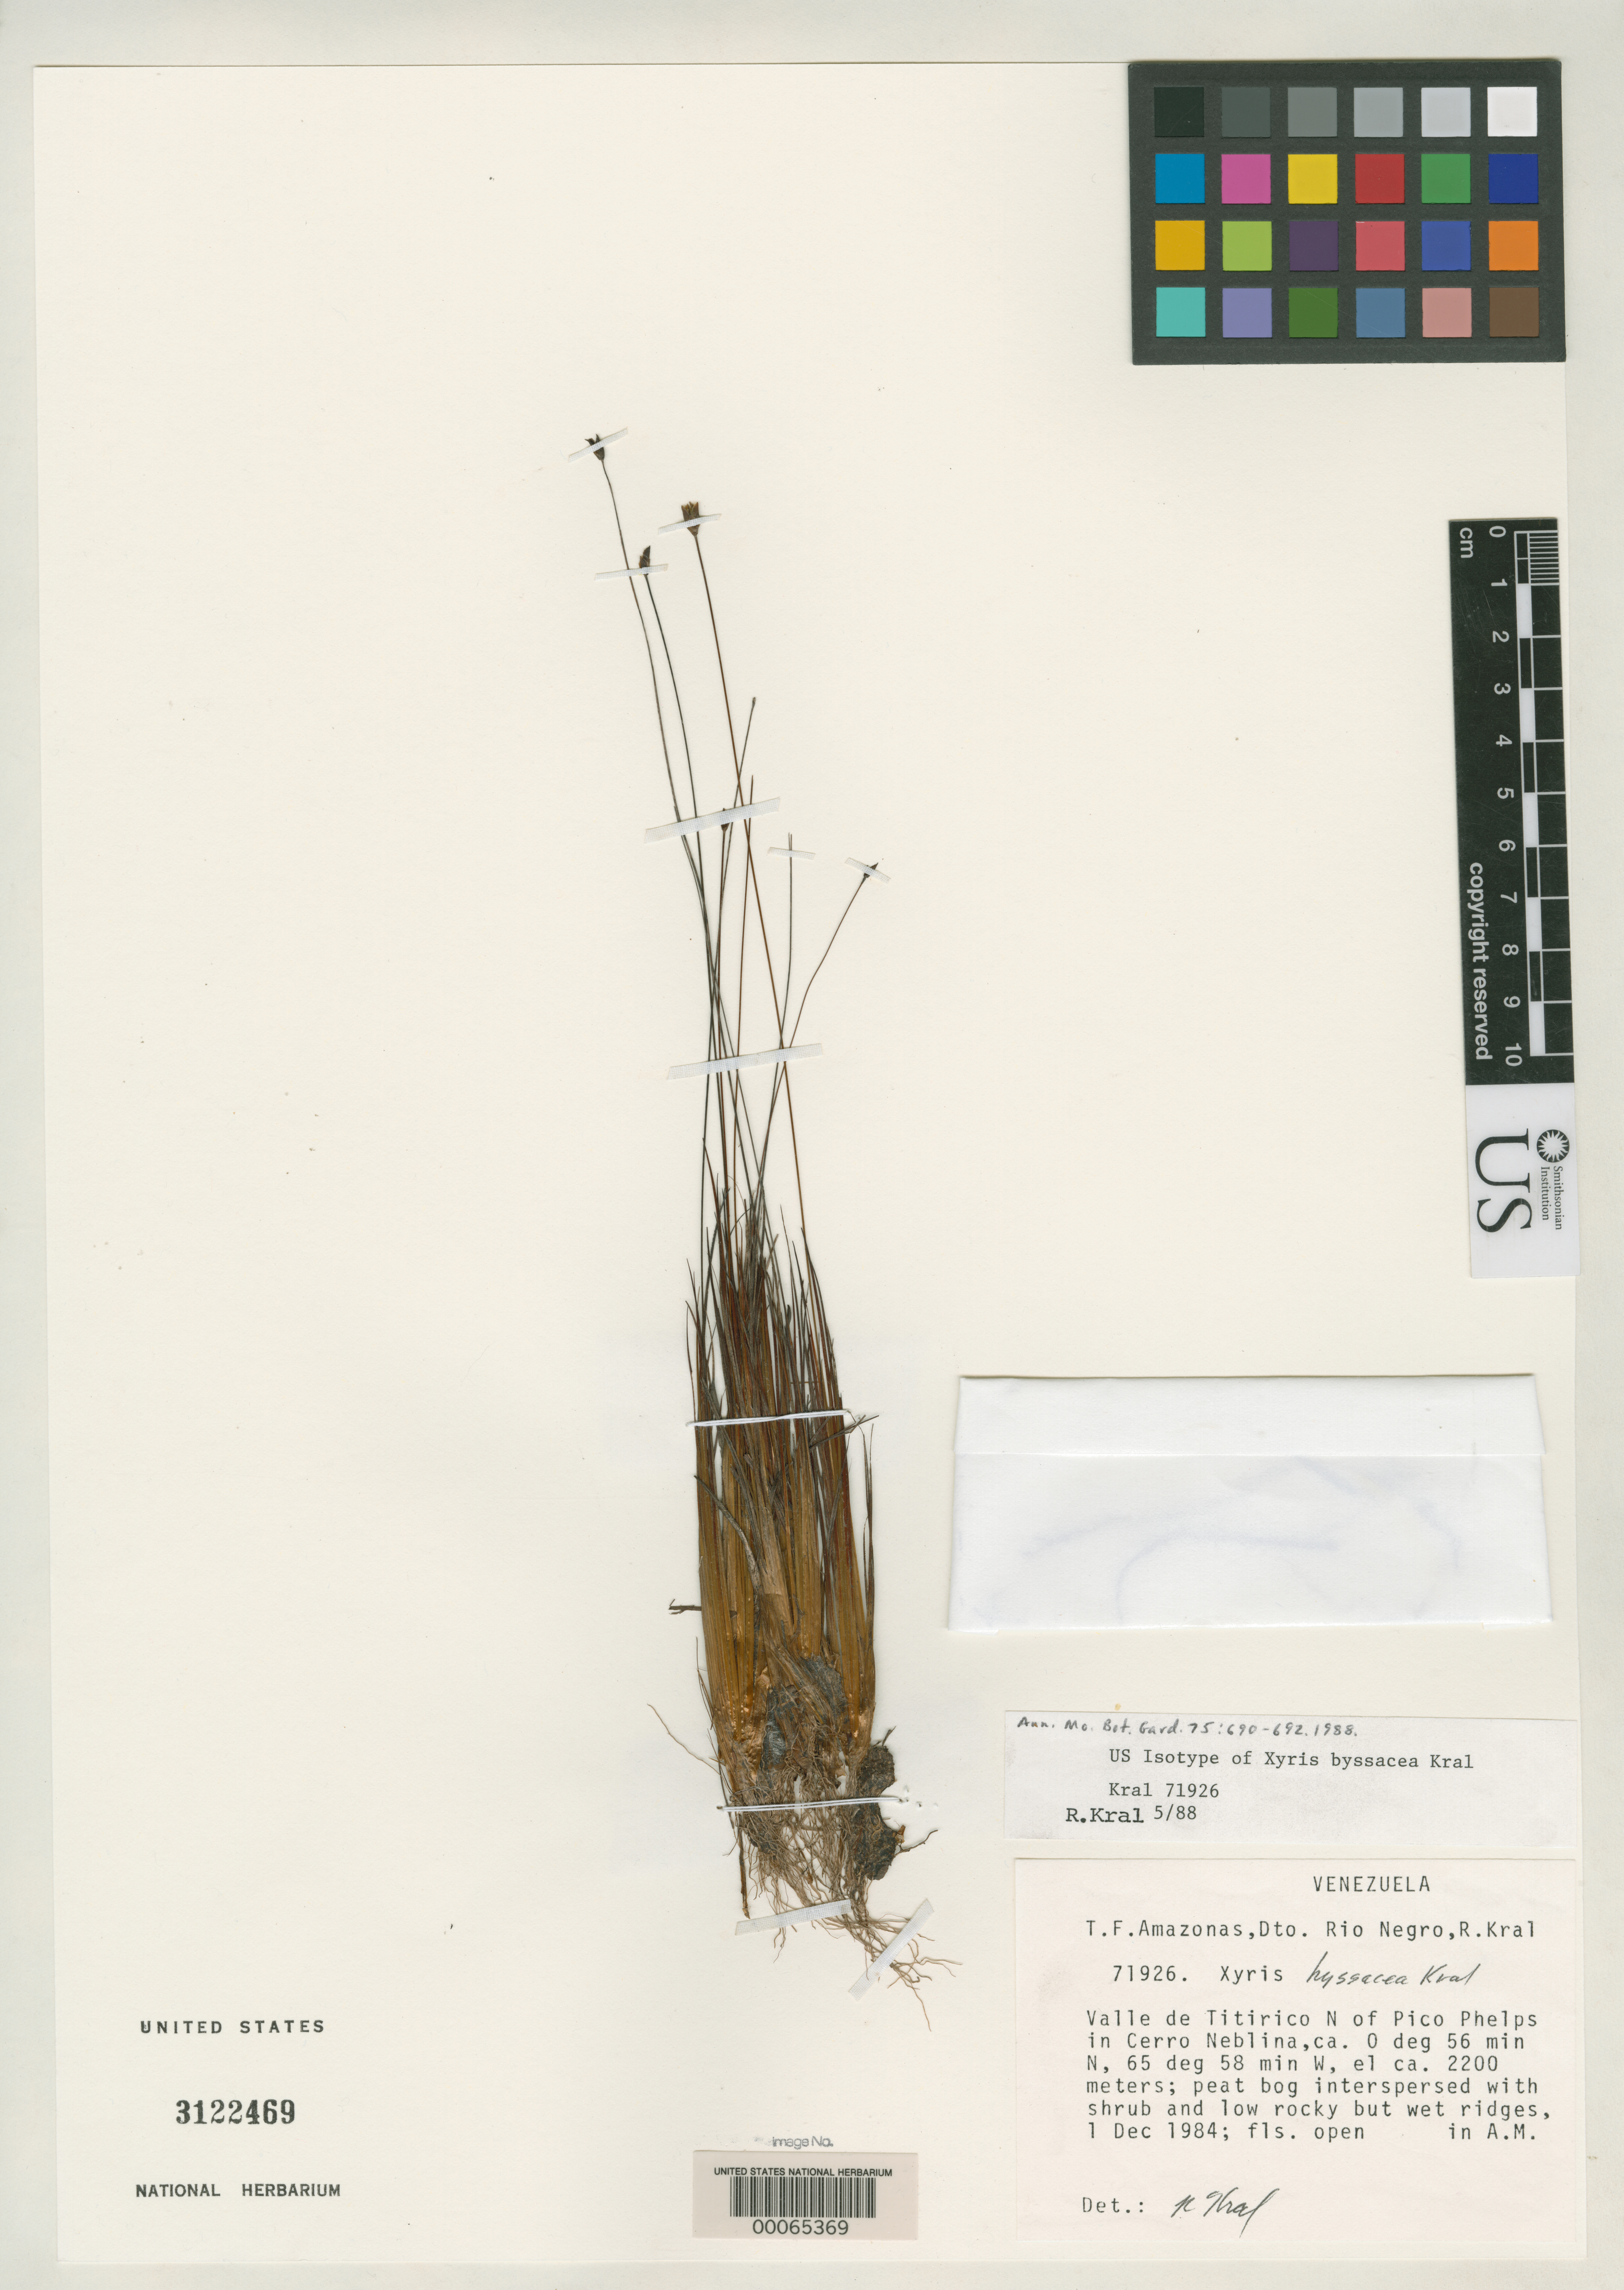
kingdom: Plantae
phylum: Tracheophyta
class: Liliopsida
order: Poales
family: Xyridaceae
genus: Xyris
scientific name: Xyris byssacea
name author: Kral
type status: Isotype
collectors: R. Kral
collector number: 71926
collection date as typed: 01 Dec 1984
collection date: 1984-12-01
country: Venezuela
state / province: Amazonas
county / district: Rio Negro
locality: Valle de Titirico N of Pico Phelps on Cerro Neblina.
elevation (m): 2200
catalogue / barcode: US 3122469